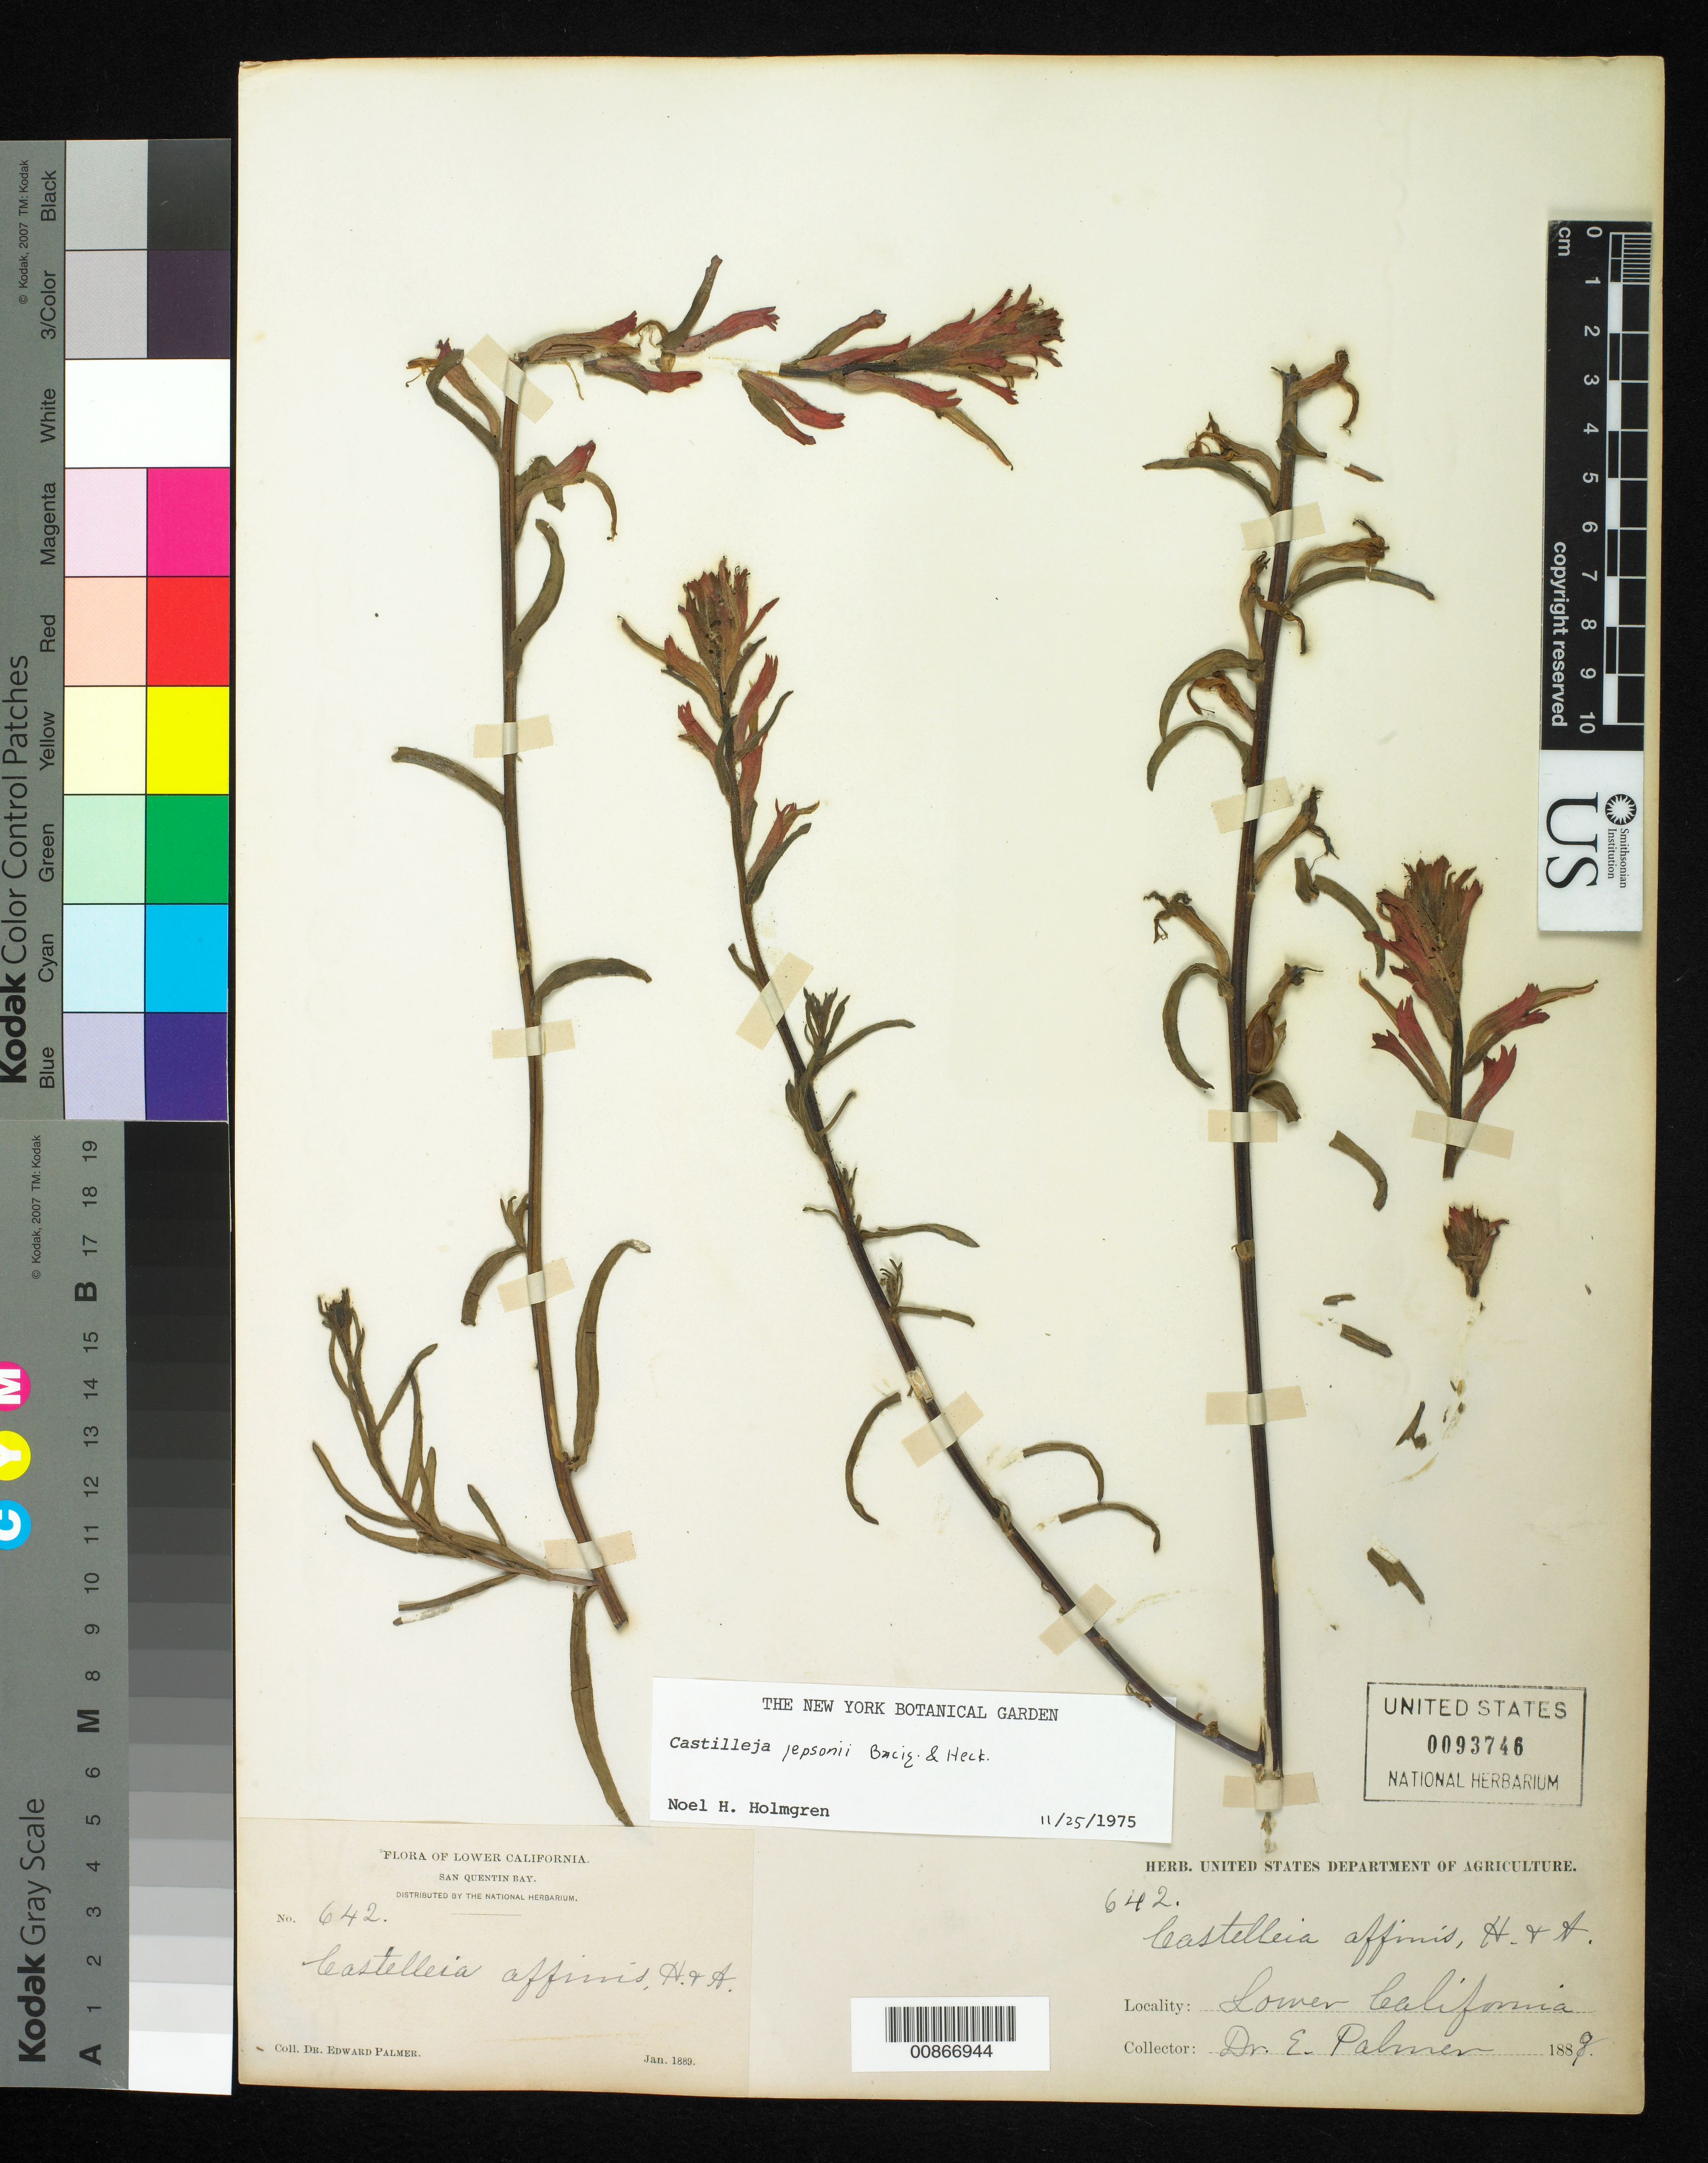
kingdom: Plantae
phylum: Tracheophyta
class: Magnoliopsida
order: Lamiales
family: Orobanchaceae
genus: Castilleja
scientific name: Castilleja jepsonii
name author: Bacig. & Heckard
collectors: E. Palmer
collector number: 642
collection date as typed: Jan 1889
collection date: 1889-01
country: Mexico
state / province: Baja California Norte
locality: San Quentin bay, Baja California.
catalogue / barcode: US 93746